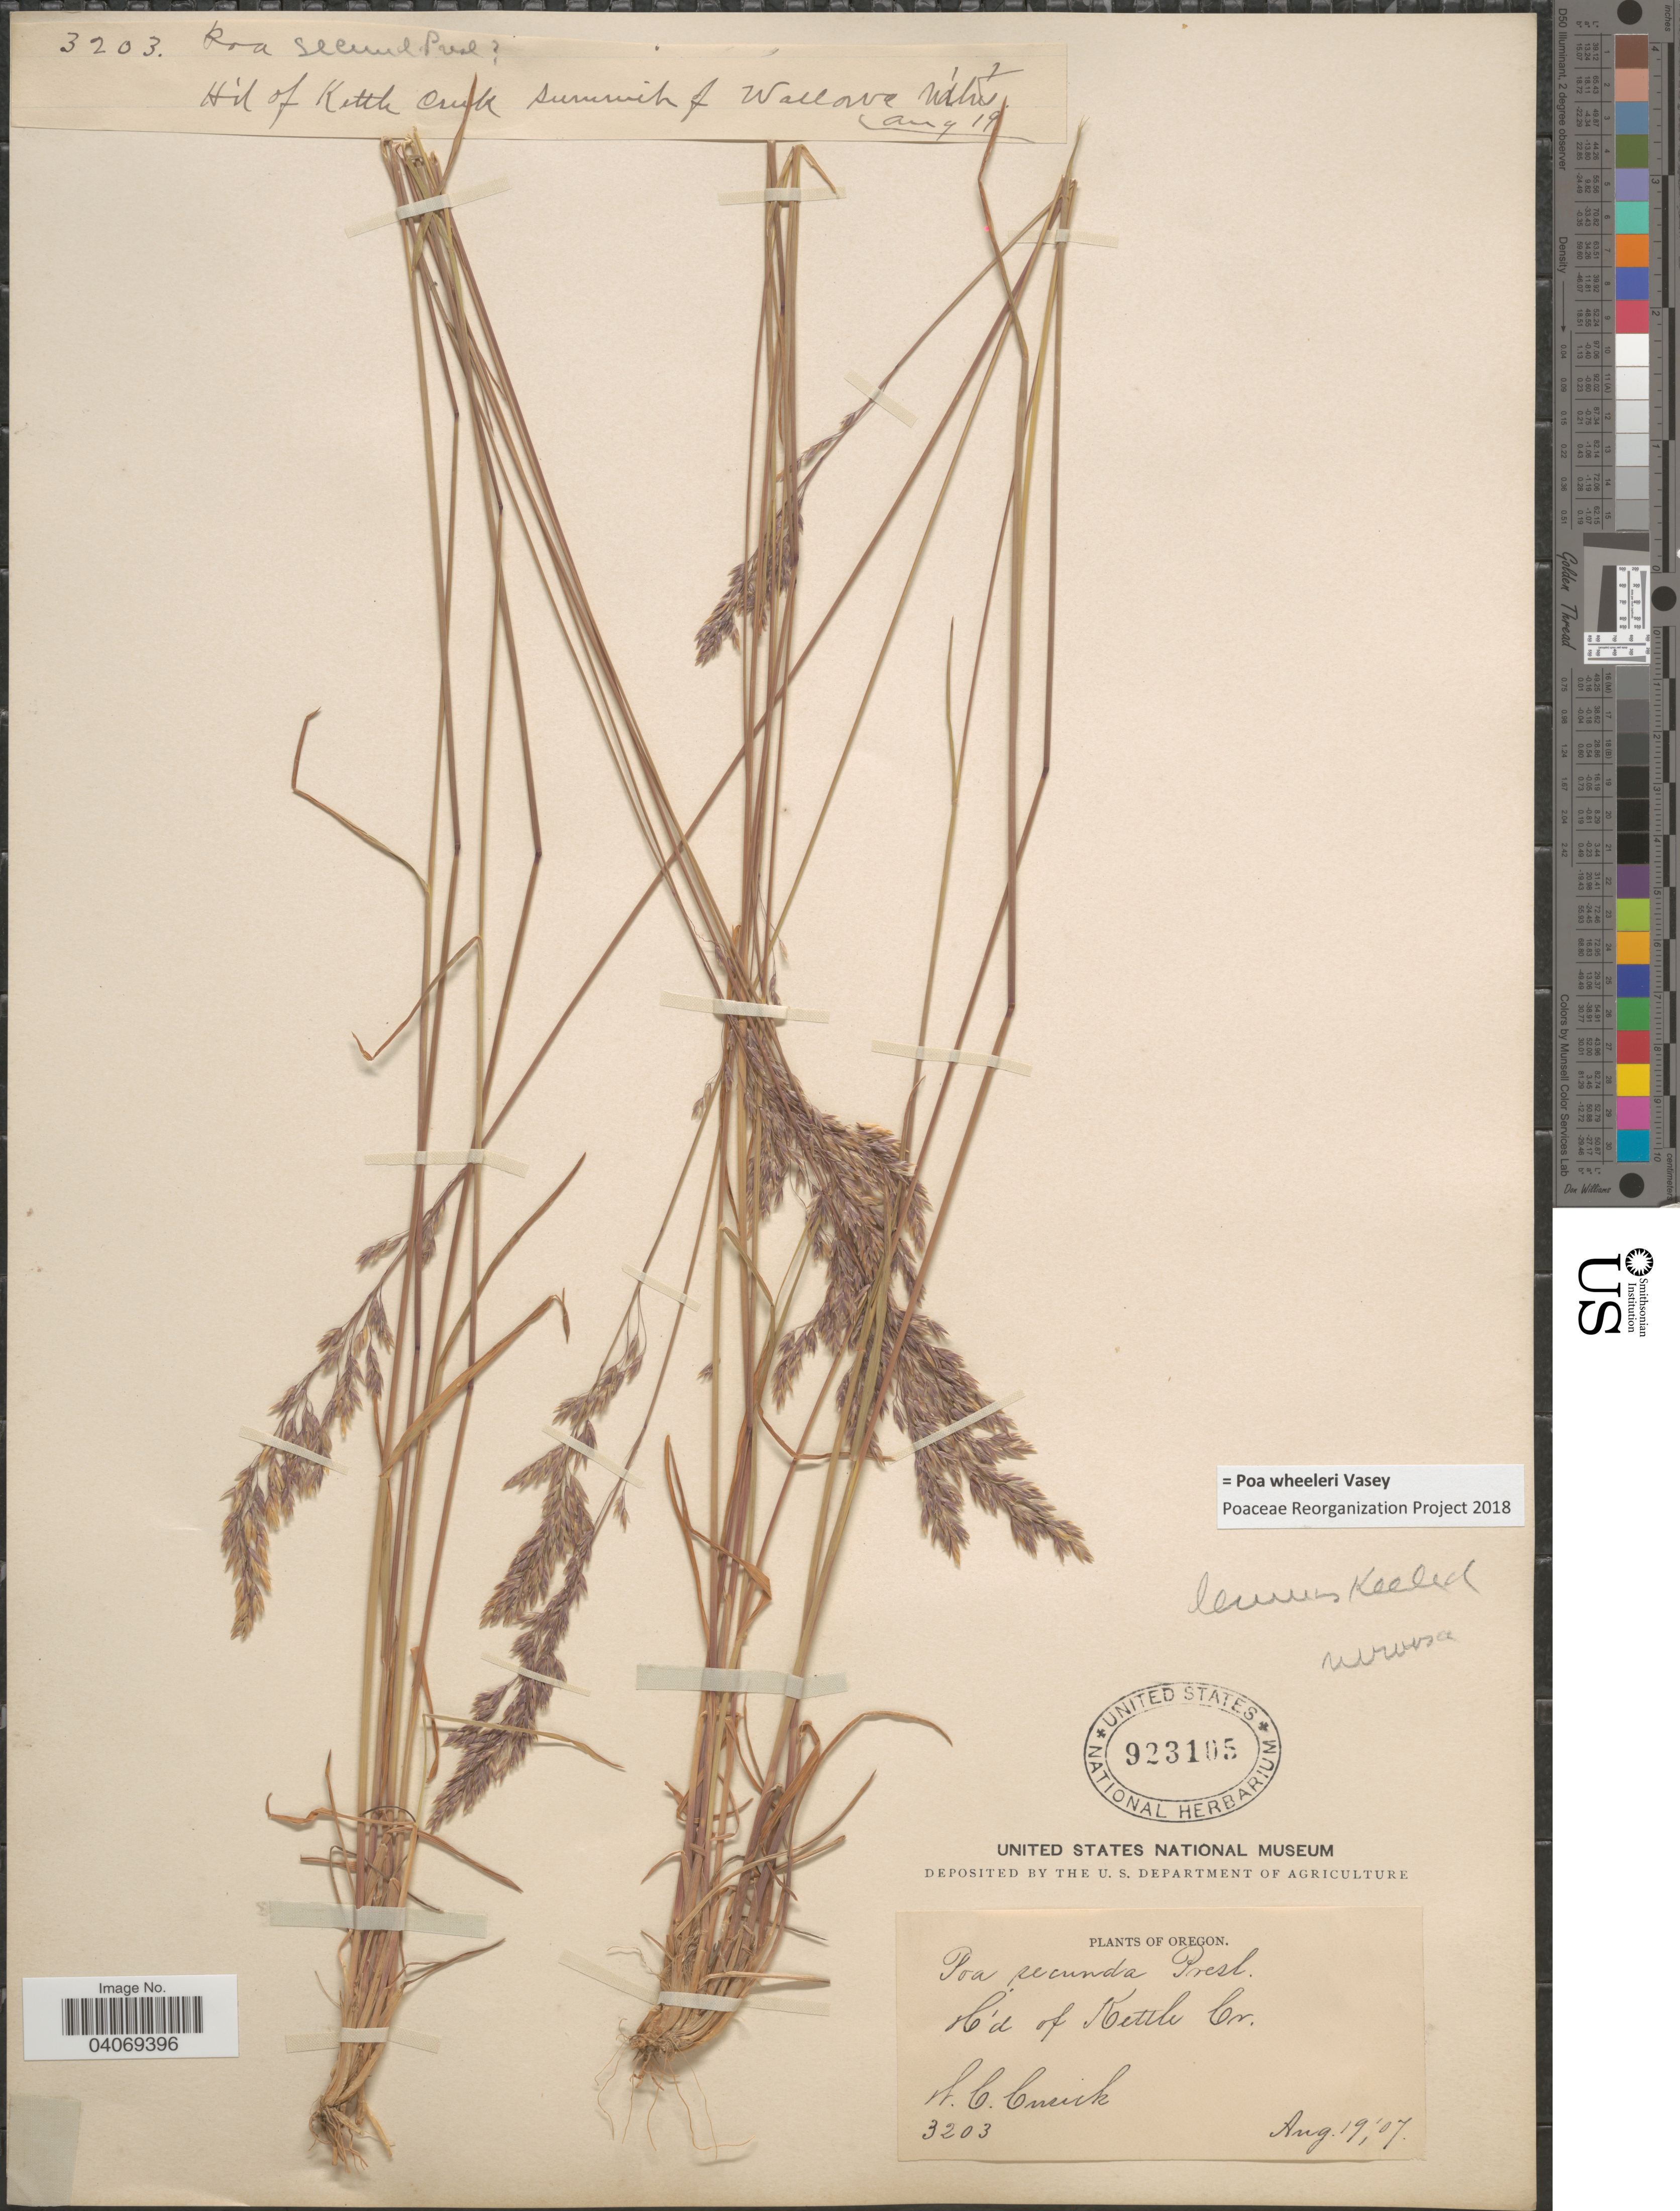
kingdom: Plantae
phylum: Tracheophyta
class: Liliopsida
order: Poales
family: Poaceae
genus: Poa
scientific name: Poa wheeleri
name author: Vasey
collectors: W. C. Cusick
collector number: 3203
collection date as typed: Transcribed d/m/y: 19/8/7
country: United States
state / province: Oregon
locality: H'd of Kettle Cr.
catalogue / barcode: US 923105